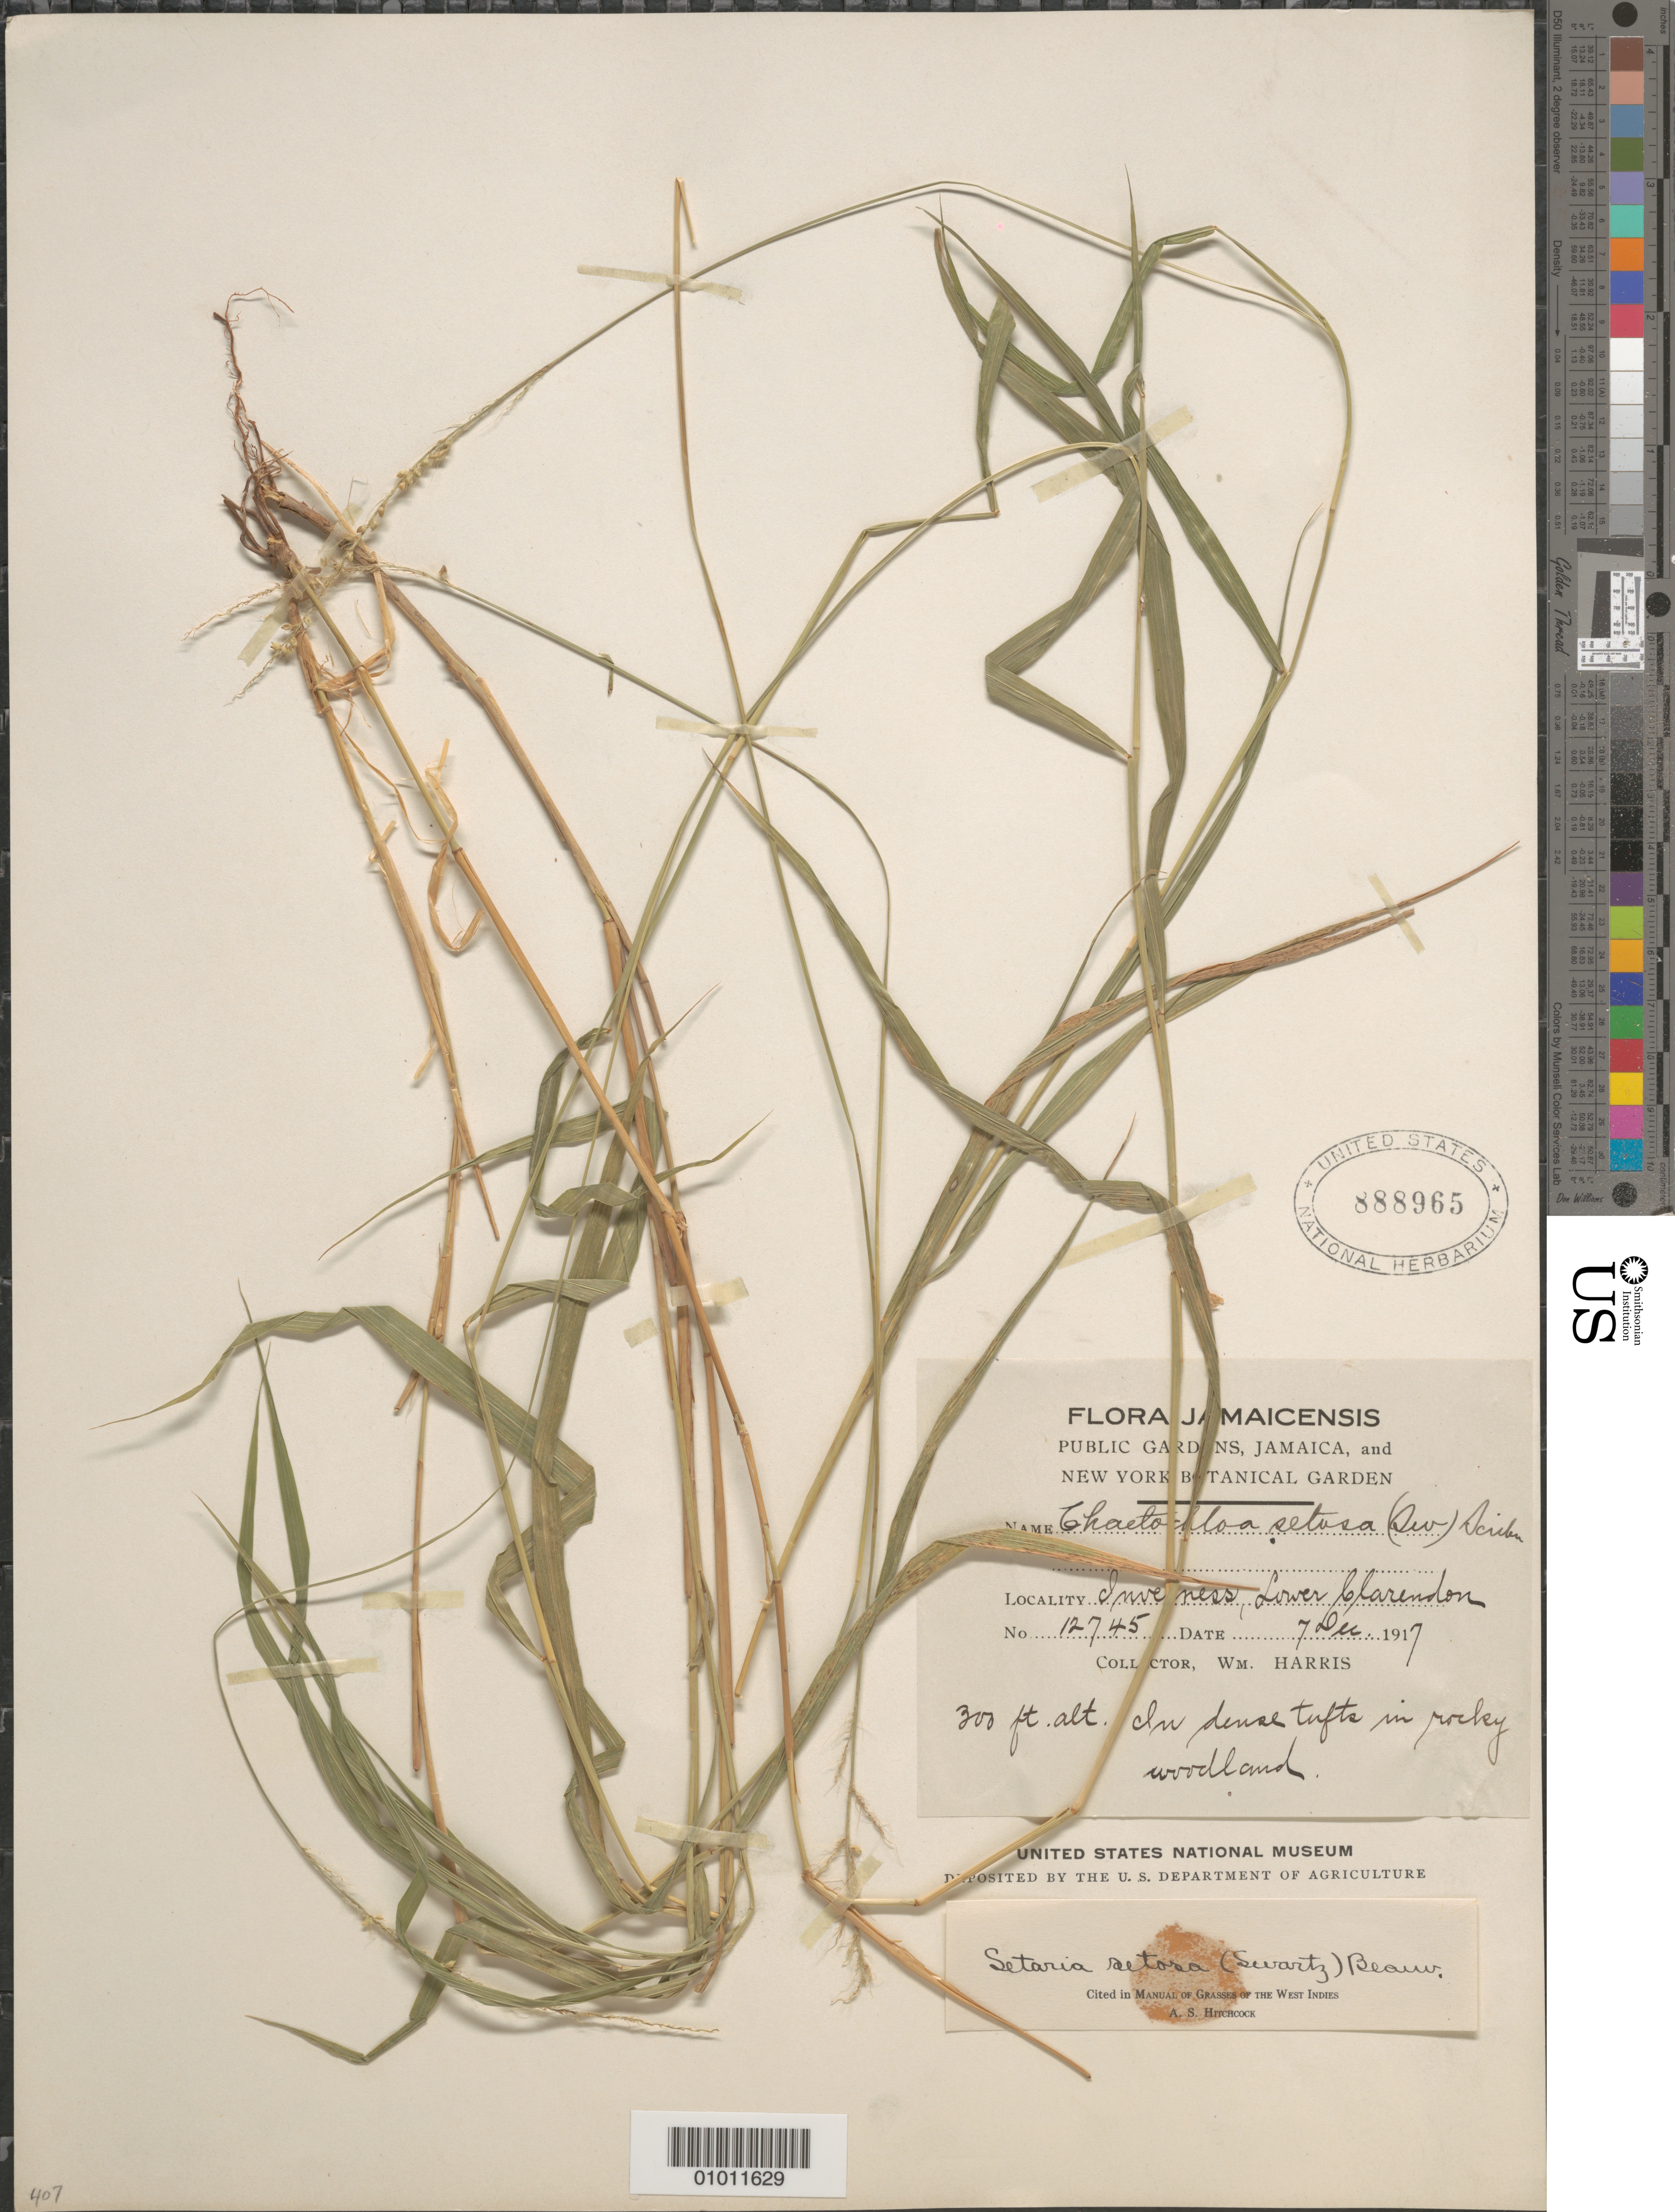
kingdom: Plantae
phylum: Tracheophyta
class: Liliopsida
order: Poales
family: Poaceae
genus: Setaria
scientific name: Setaria setosa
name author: (Sw.) P. Beauv.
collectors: W. H. Harris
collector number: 12745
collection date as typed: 07 Dec 1917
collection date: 1917-12-07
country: Jamaica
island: Jamaica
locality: Inverness, lower Clarendon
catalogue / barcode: US 888965